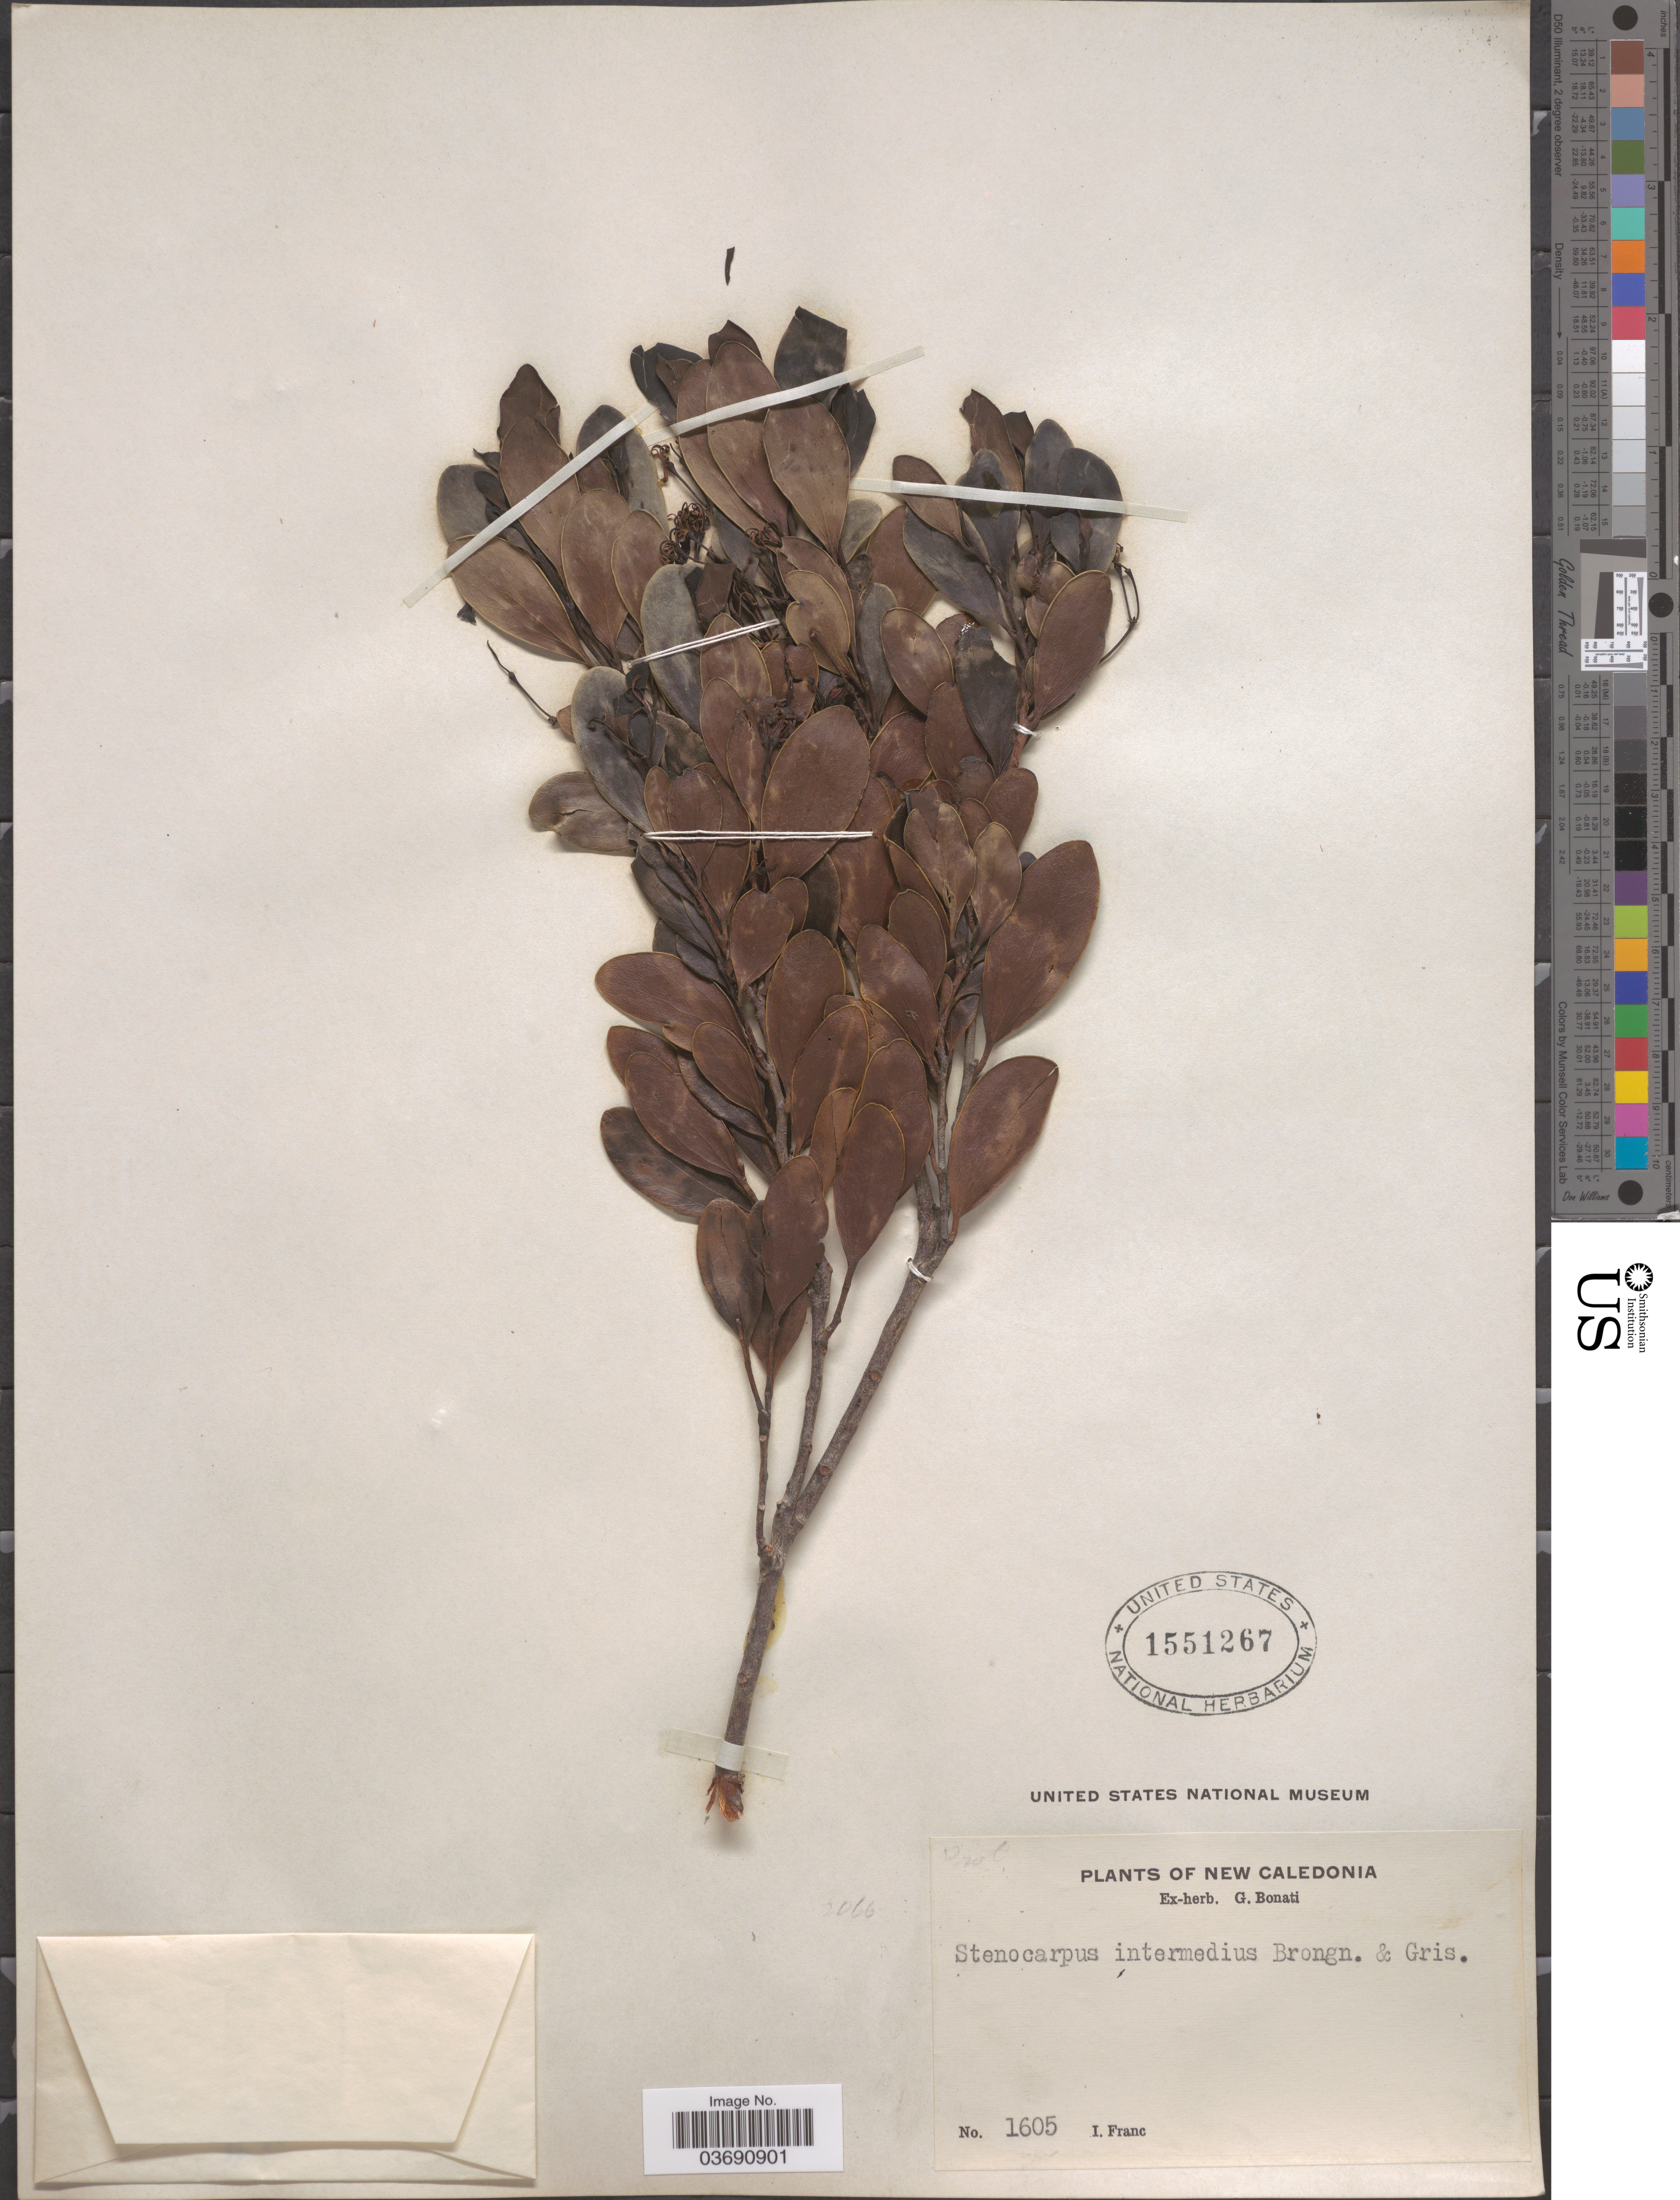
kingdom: Plantae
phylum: Tracheophyta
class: Magnoliopsida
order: Proteales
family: Proteaceae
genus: Stenocarpus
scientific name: Stenocarpus intermedius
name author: Brongn. & Gris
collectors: I. Franc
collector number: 1605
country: New Caledonia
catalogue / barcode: US 1551267